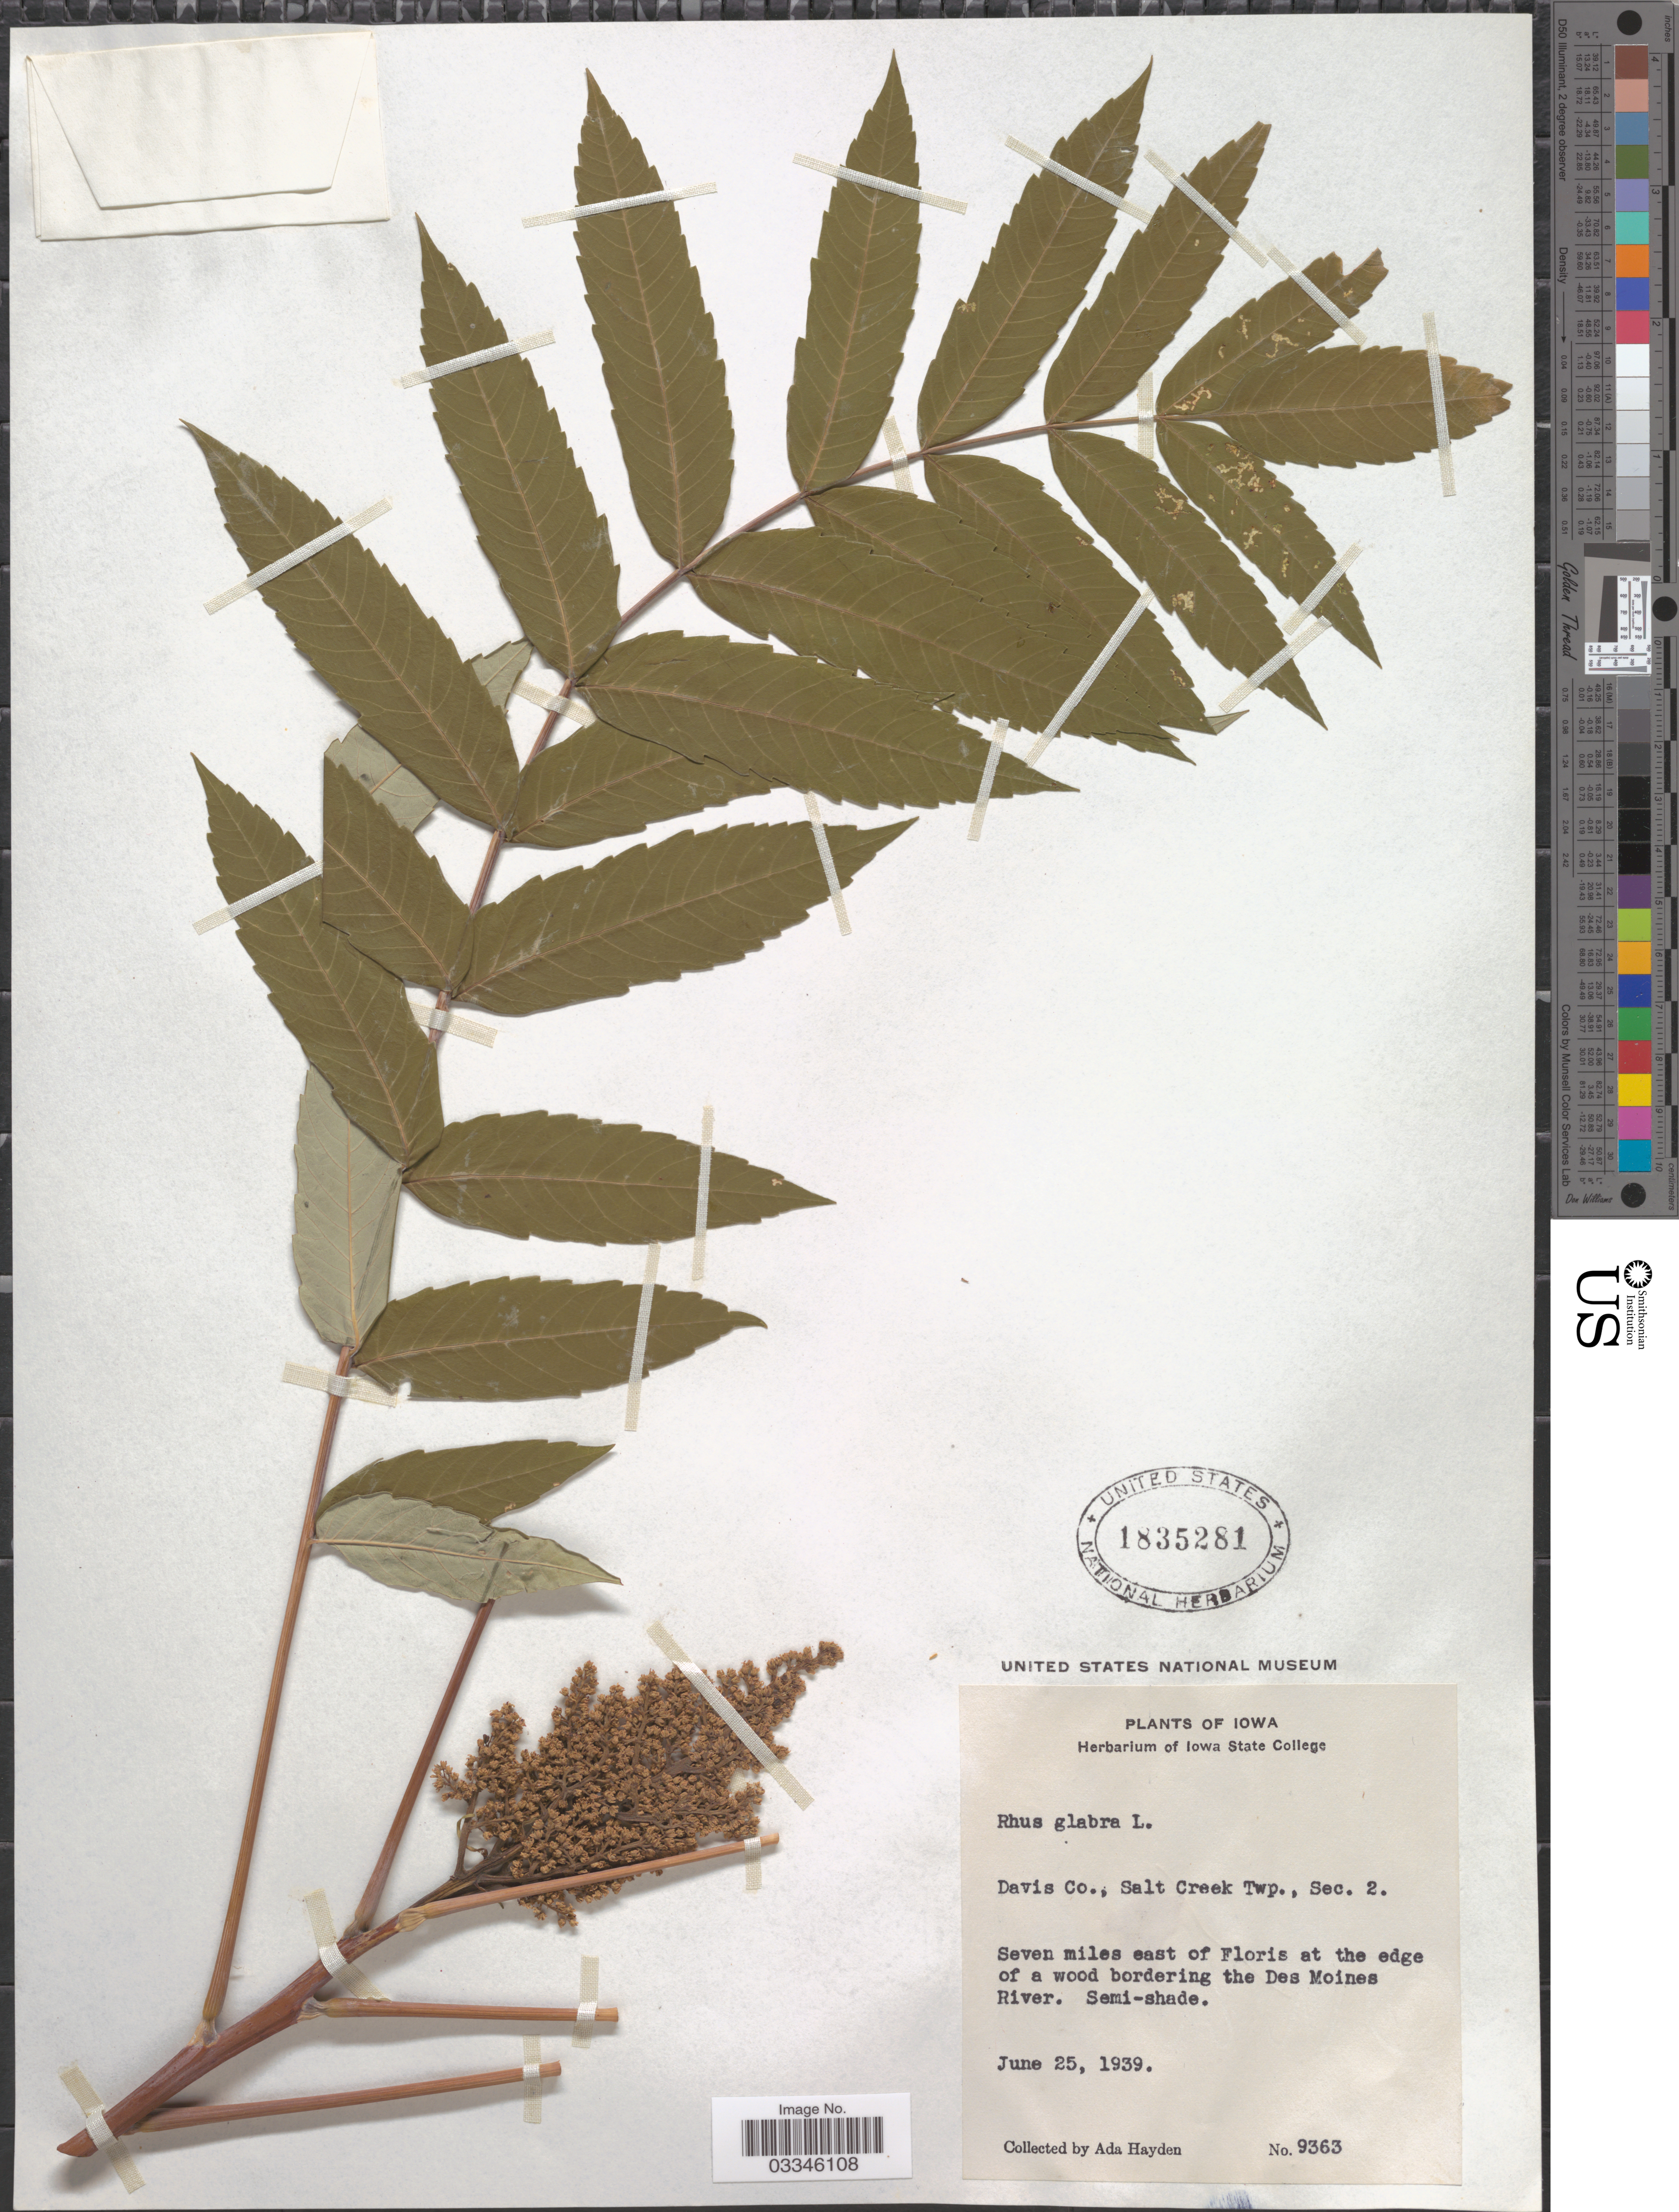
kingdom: Plantae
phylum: Tracheophyta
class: Magnoliopsida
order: Sapindales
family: Anacardiaceae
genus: Rhus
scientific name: Rhus glabra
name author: L.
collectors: Ada Hayden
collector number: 9363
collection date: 1939-06-25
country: United States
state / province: Iowa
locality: Davis Co., Salt Creek Twp., Sec. 2. Seven miles east of Floris at the edge of a wood bordering the Des Moines River.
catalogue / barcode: US 1835281